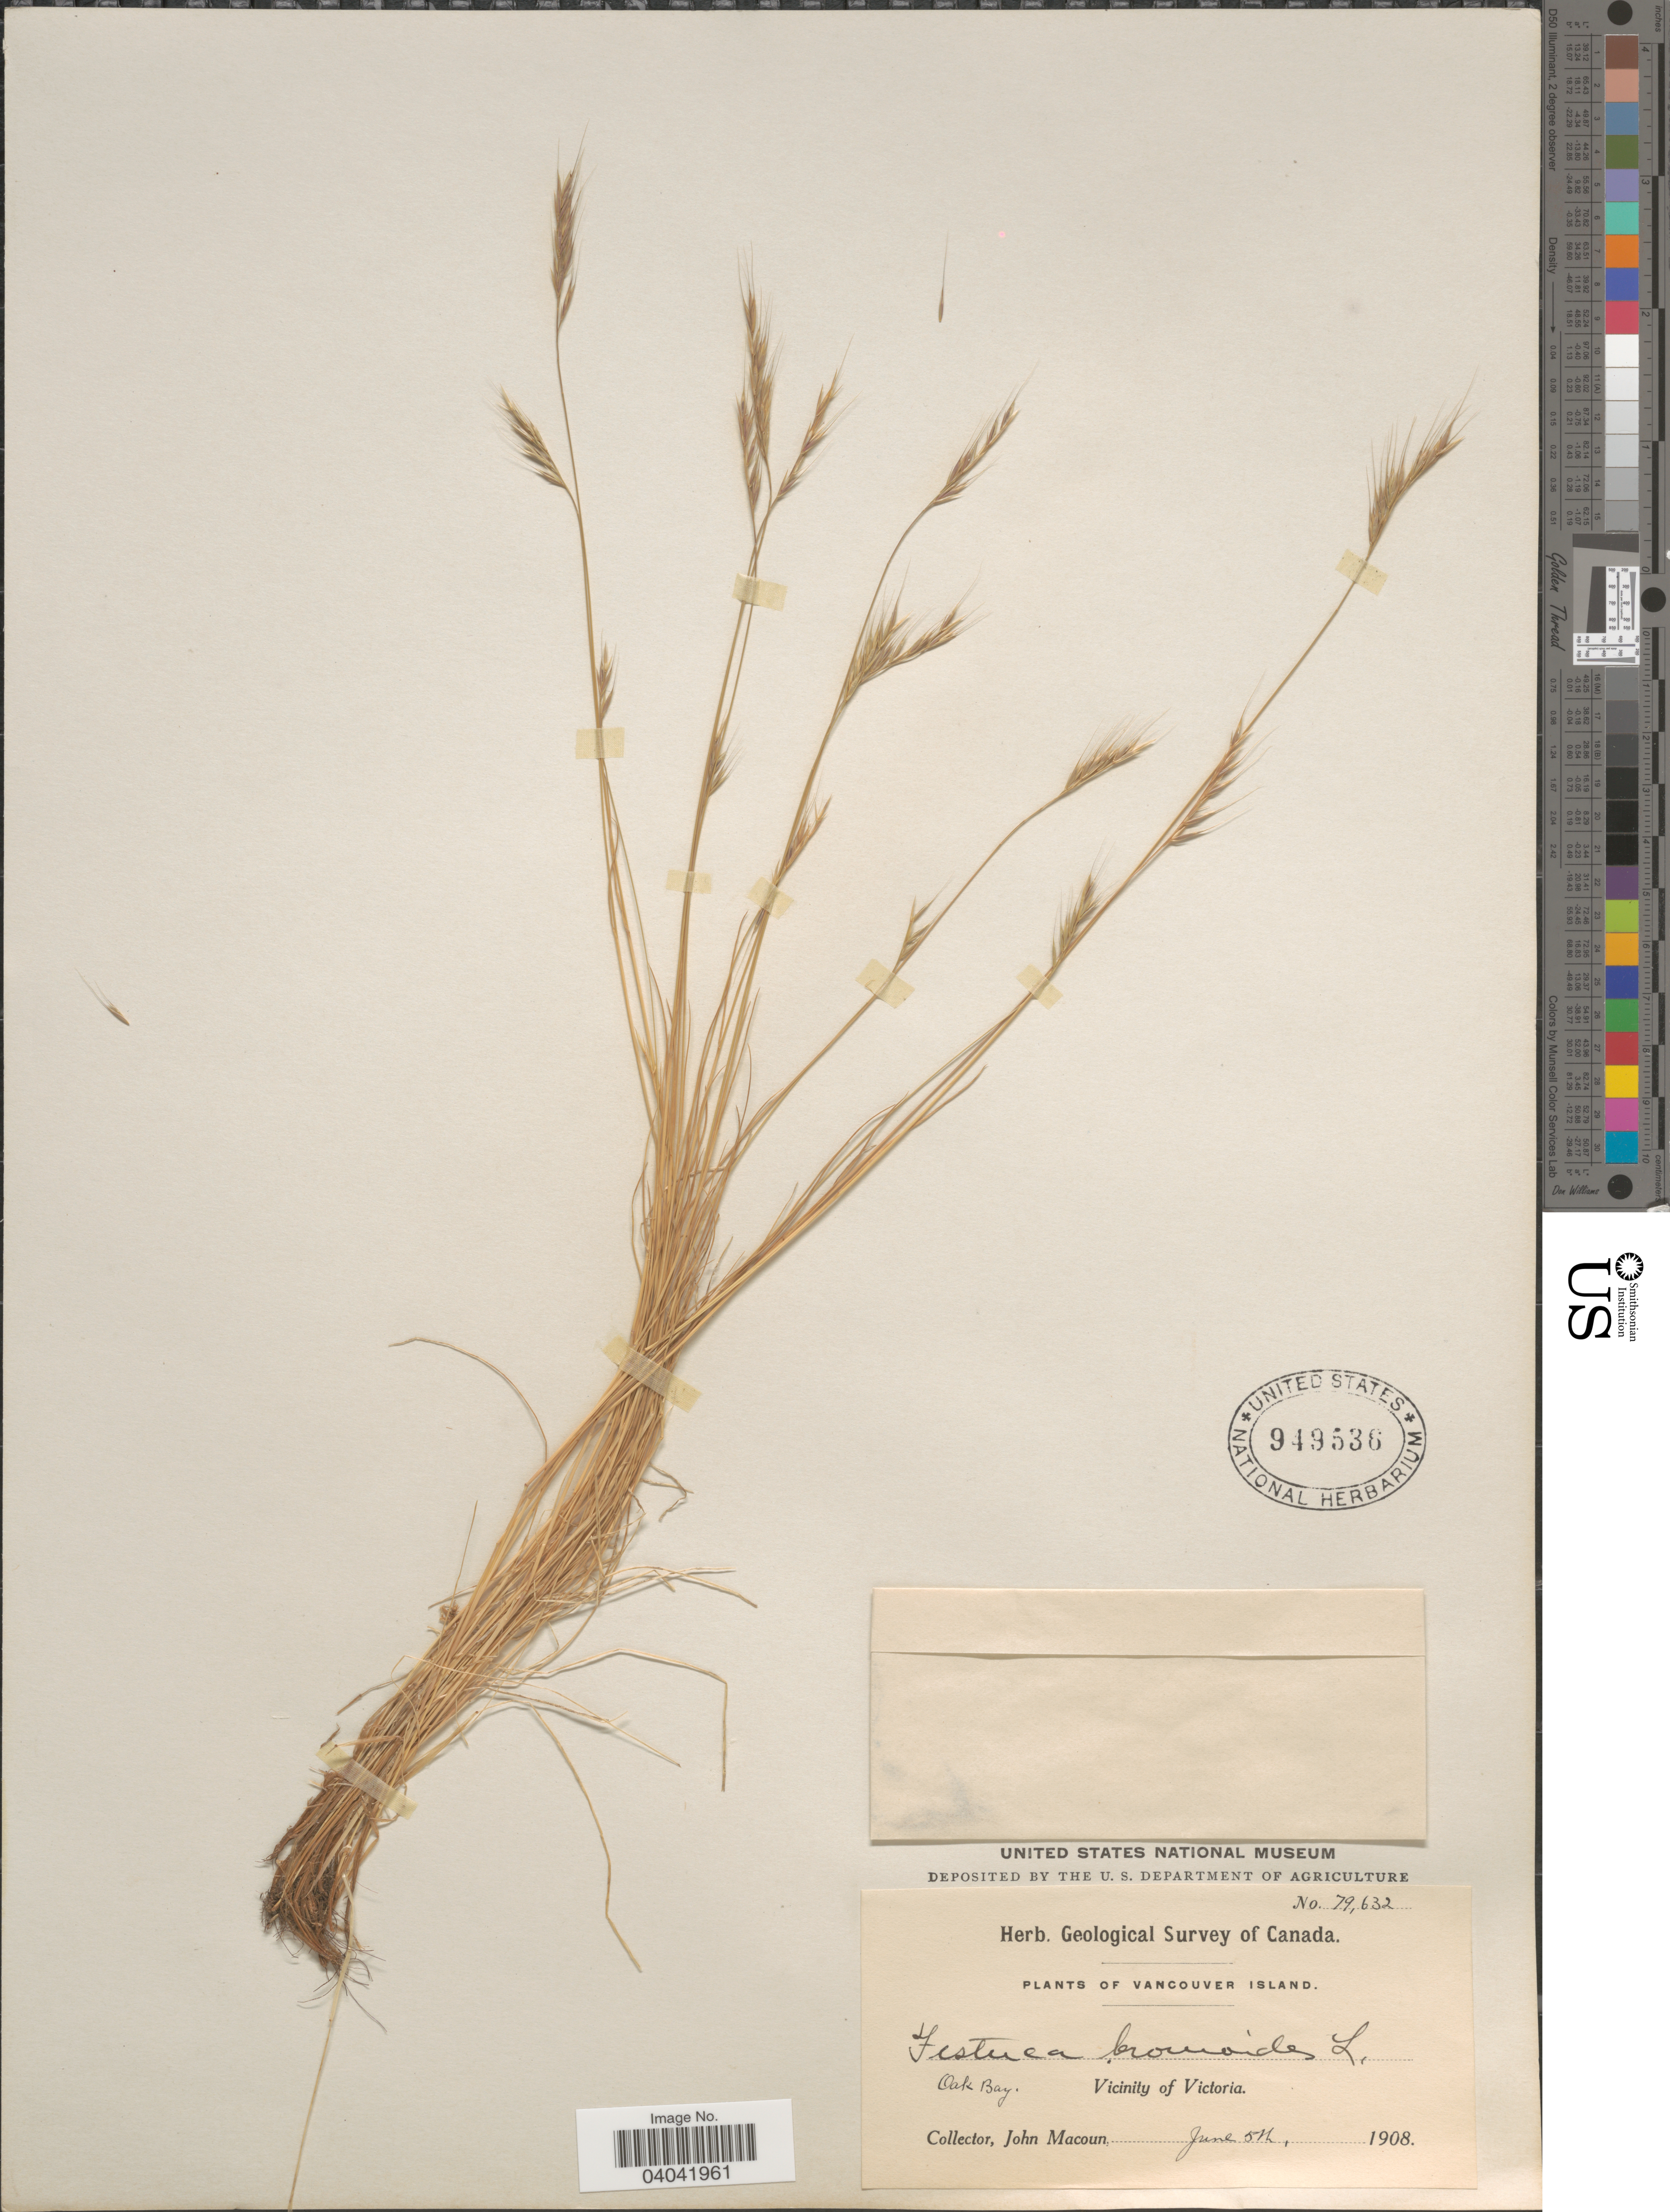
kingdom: Plantae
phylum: Tracheophyta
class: Liliopsida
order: Poales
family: Poaceae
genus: Festuca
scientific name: Festuca bromoides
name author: L.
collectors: J. Macoun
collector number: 79632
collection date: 1908-06-05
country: Canada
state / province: British Columbia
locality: Vancouver Island. Oak Bay. Vicinity of Victoria.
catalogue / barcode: US 949536